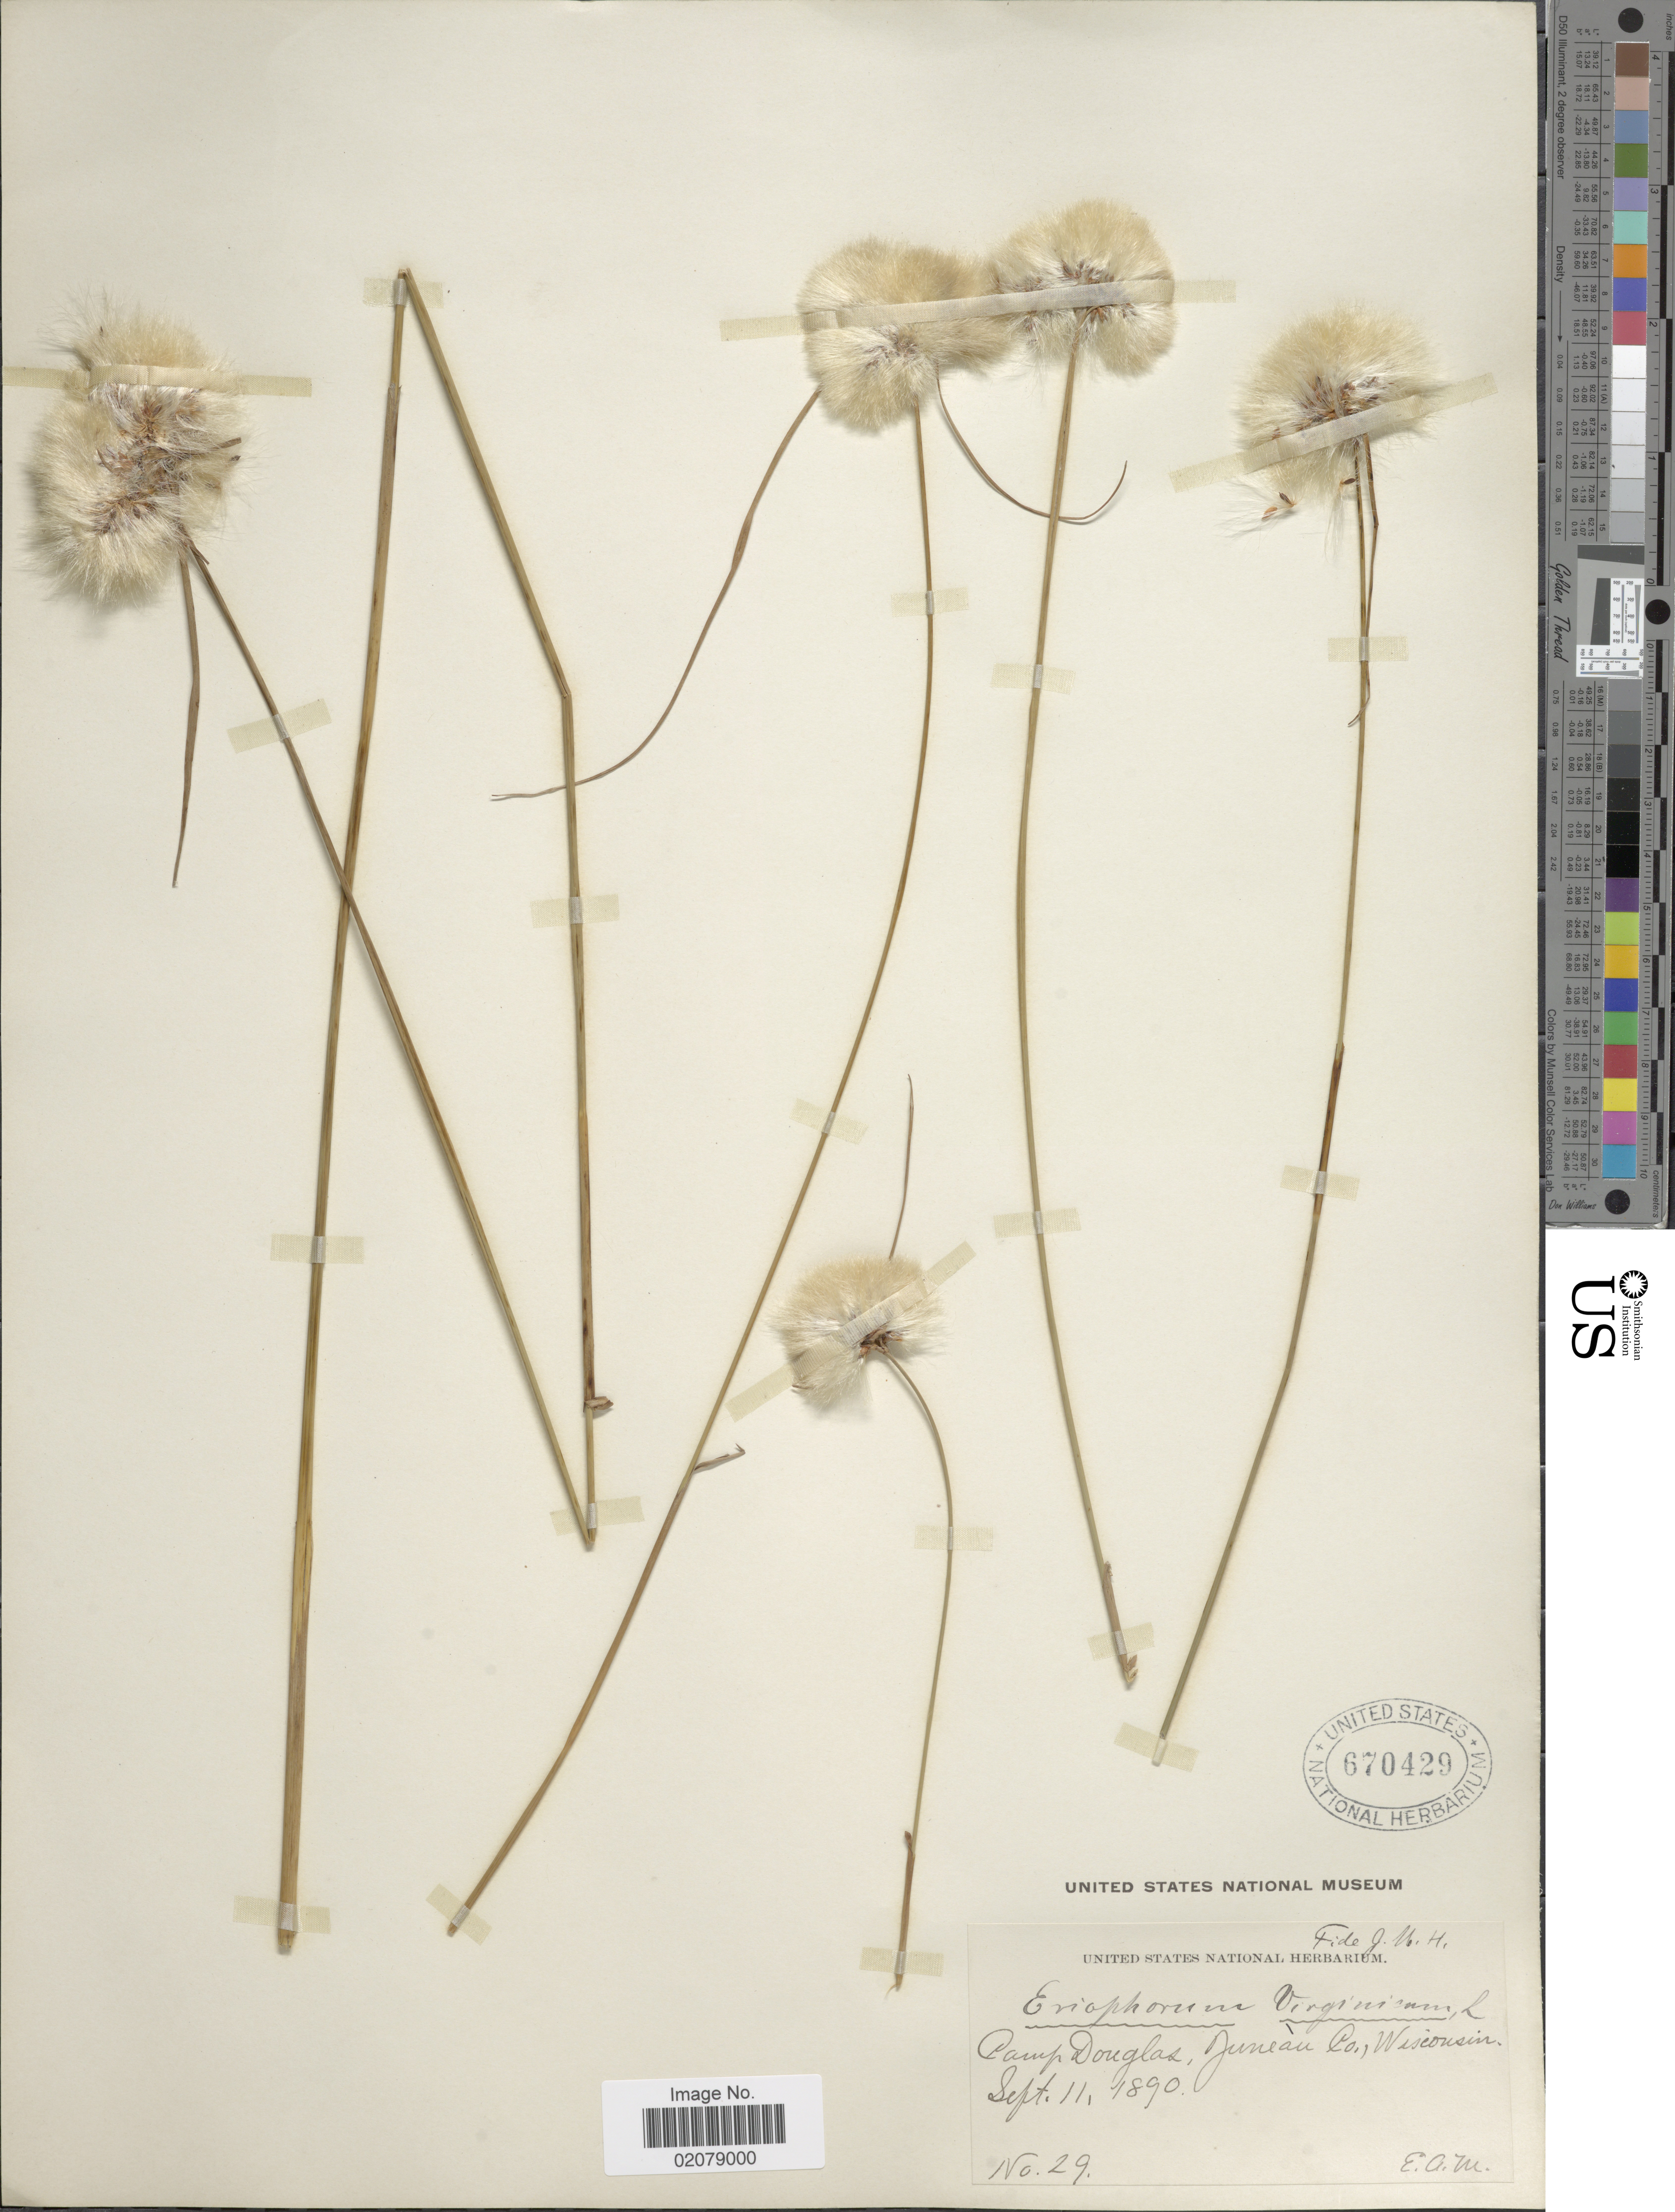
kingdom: Plantae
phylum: Tracheophyta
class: Liliopsida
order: Poales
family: Cyperaceae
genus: Eriophorum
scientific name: Eriophorum virginicum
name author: L.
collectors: E. A. M.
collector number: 29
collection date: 1890-09-11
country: United States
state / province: Wisconsin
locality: Camp Douglas, Juneau County, Wisconsin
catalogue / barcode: US 670429